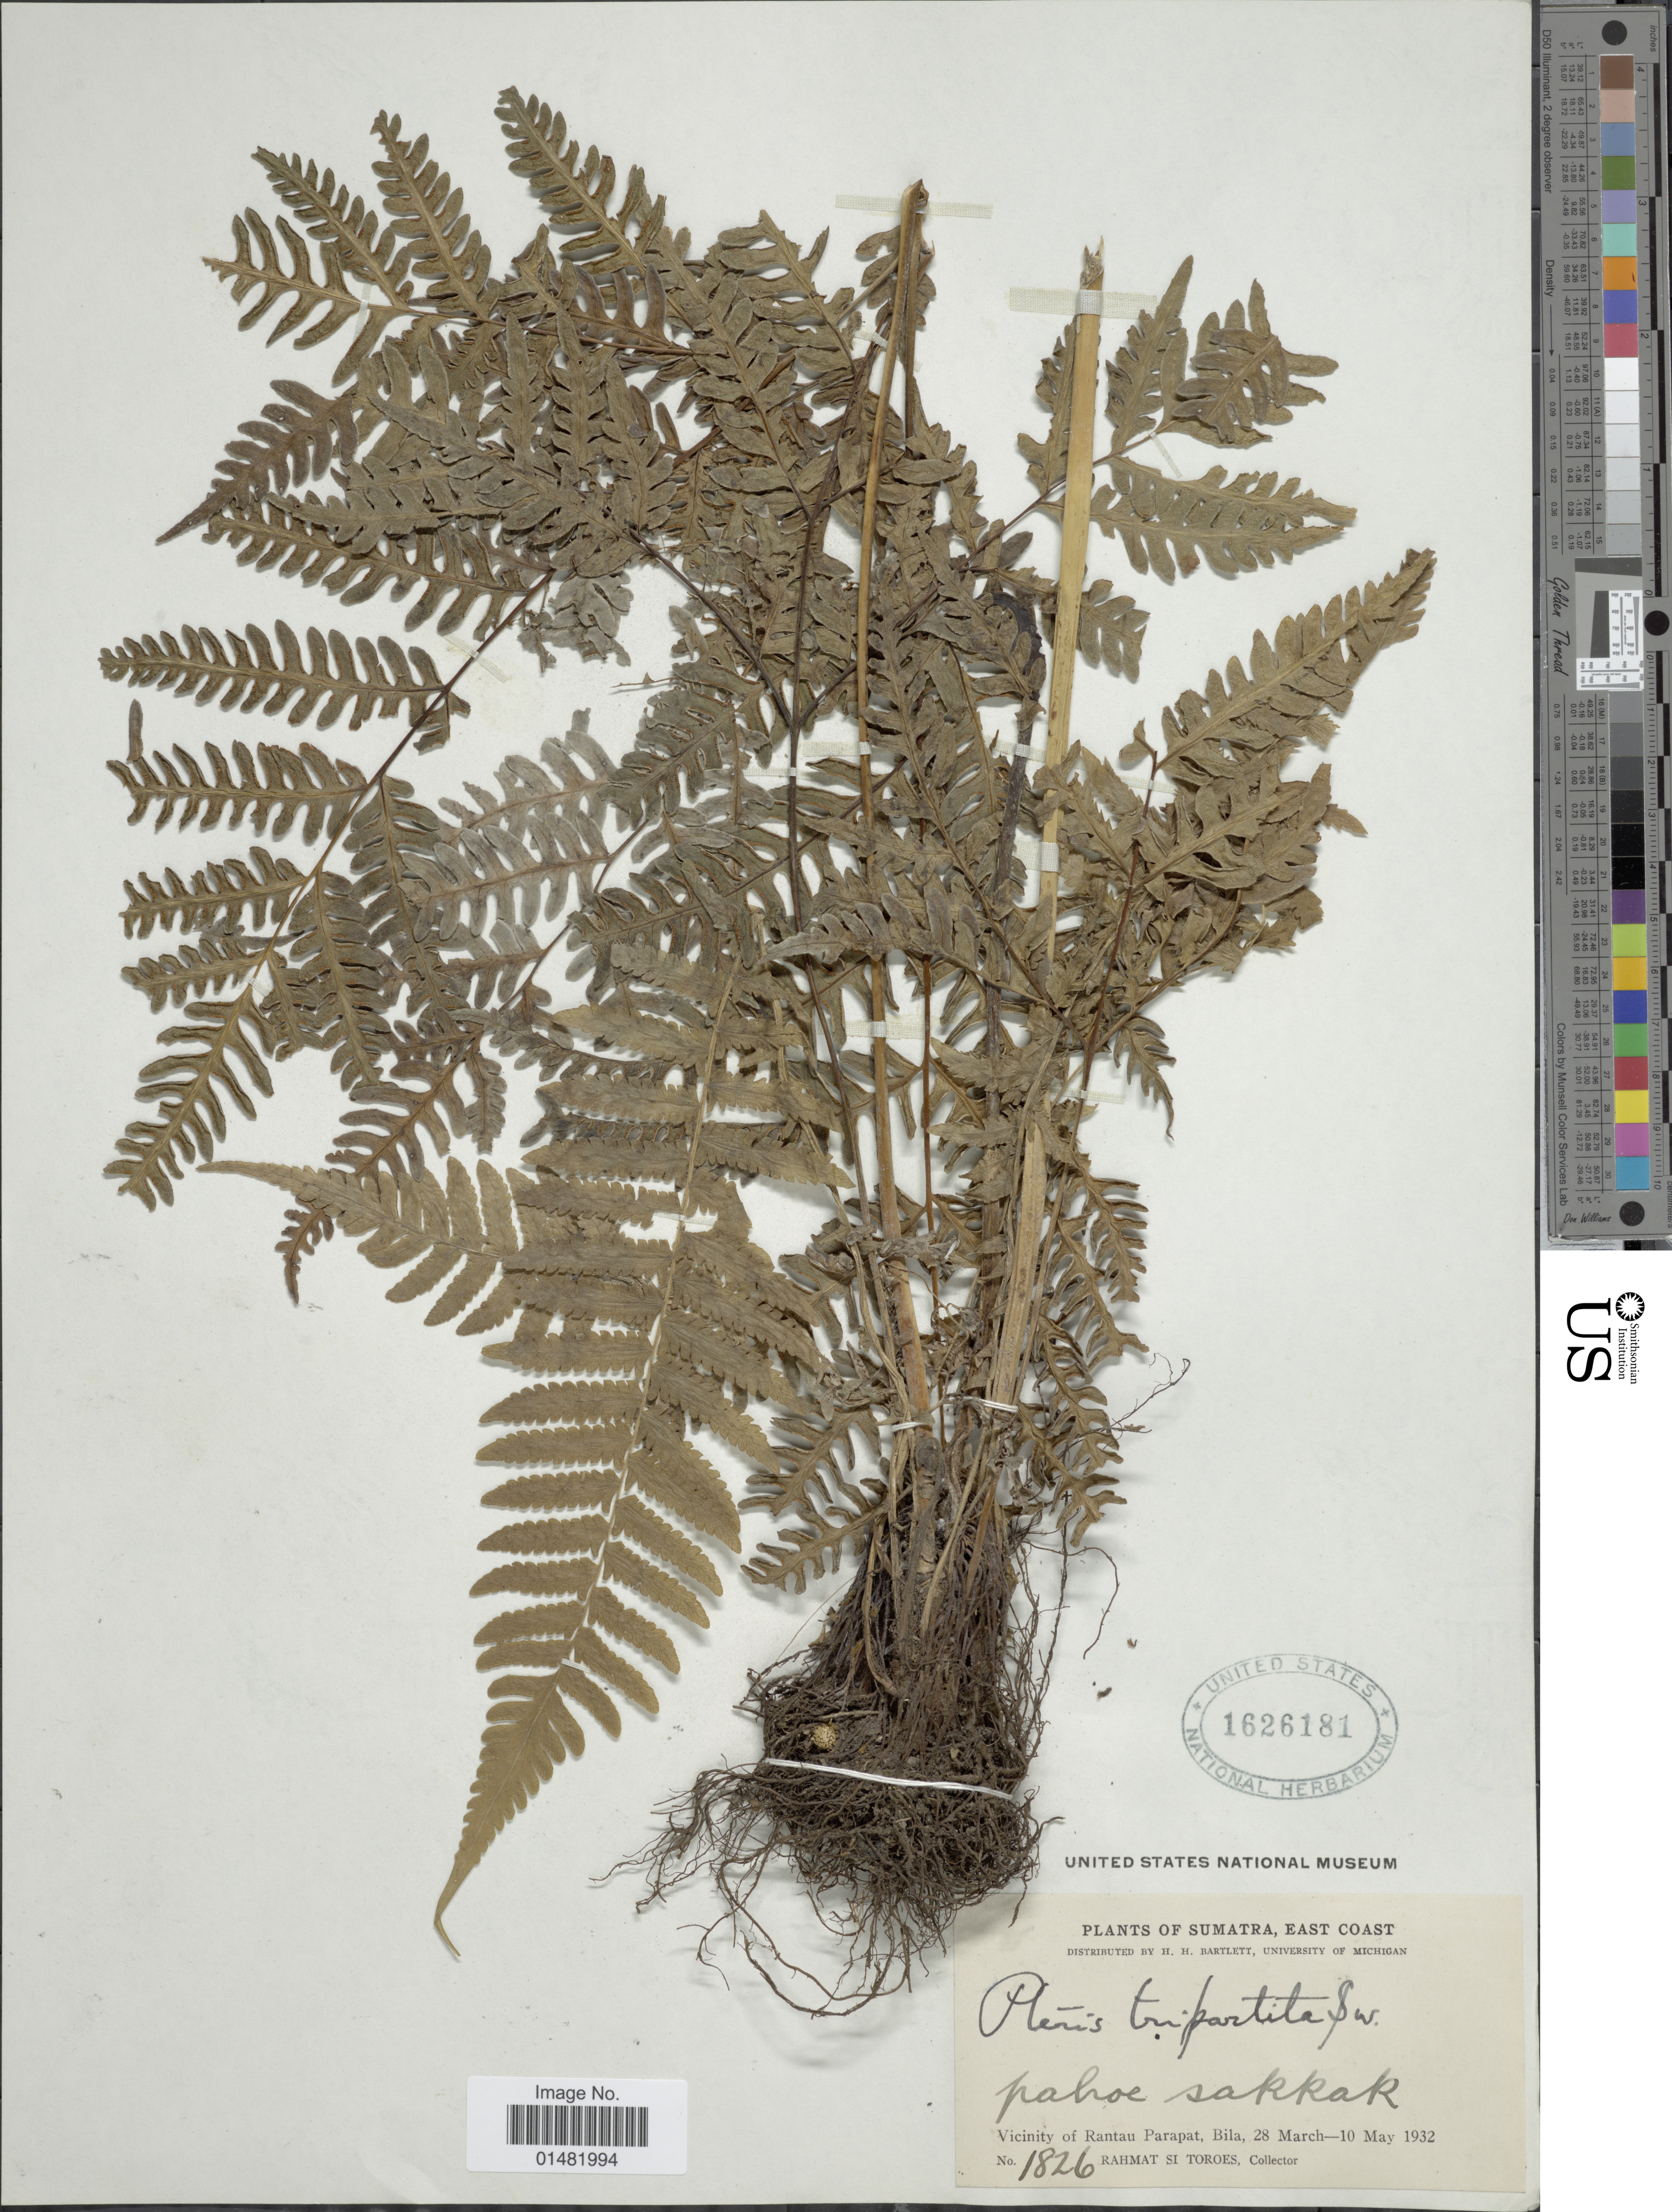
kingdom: Plantae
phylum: Tracheophyta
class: Polypodiopsida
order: Polypodiales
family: Pteridaceae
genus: Pteris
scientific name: Pteris tripartita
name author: Sw.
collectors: Rahmat Si Boeea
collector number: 1826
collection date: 1932-03-28/1932-05-10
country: Indonesia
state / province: Sumatra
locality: East Coast, Vicinity of Rantau Parapat, Bila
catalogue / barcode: US 1626181